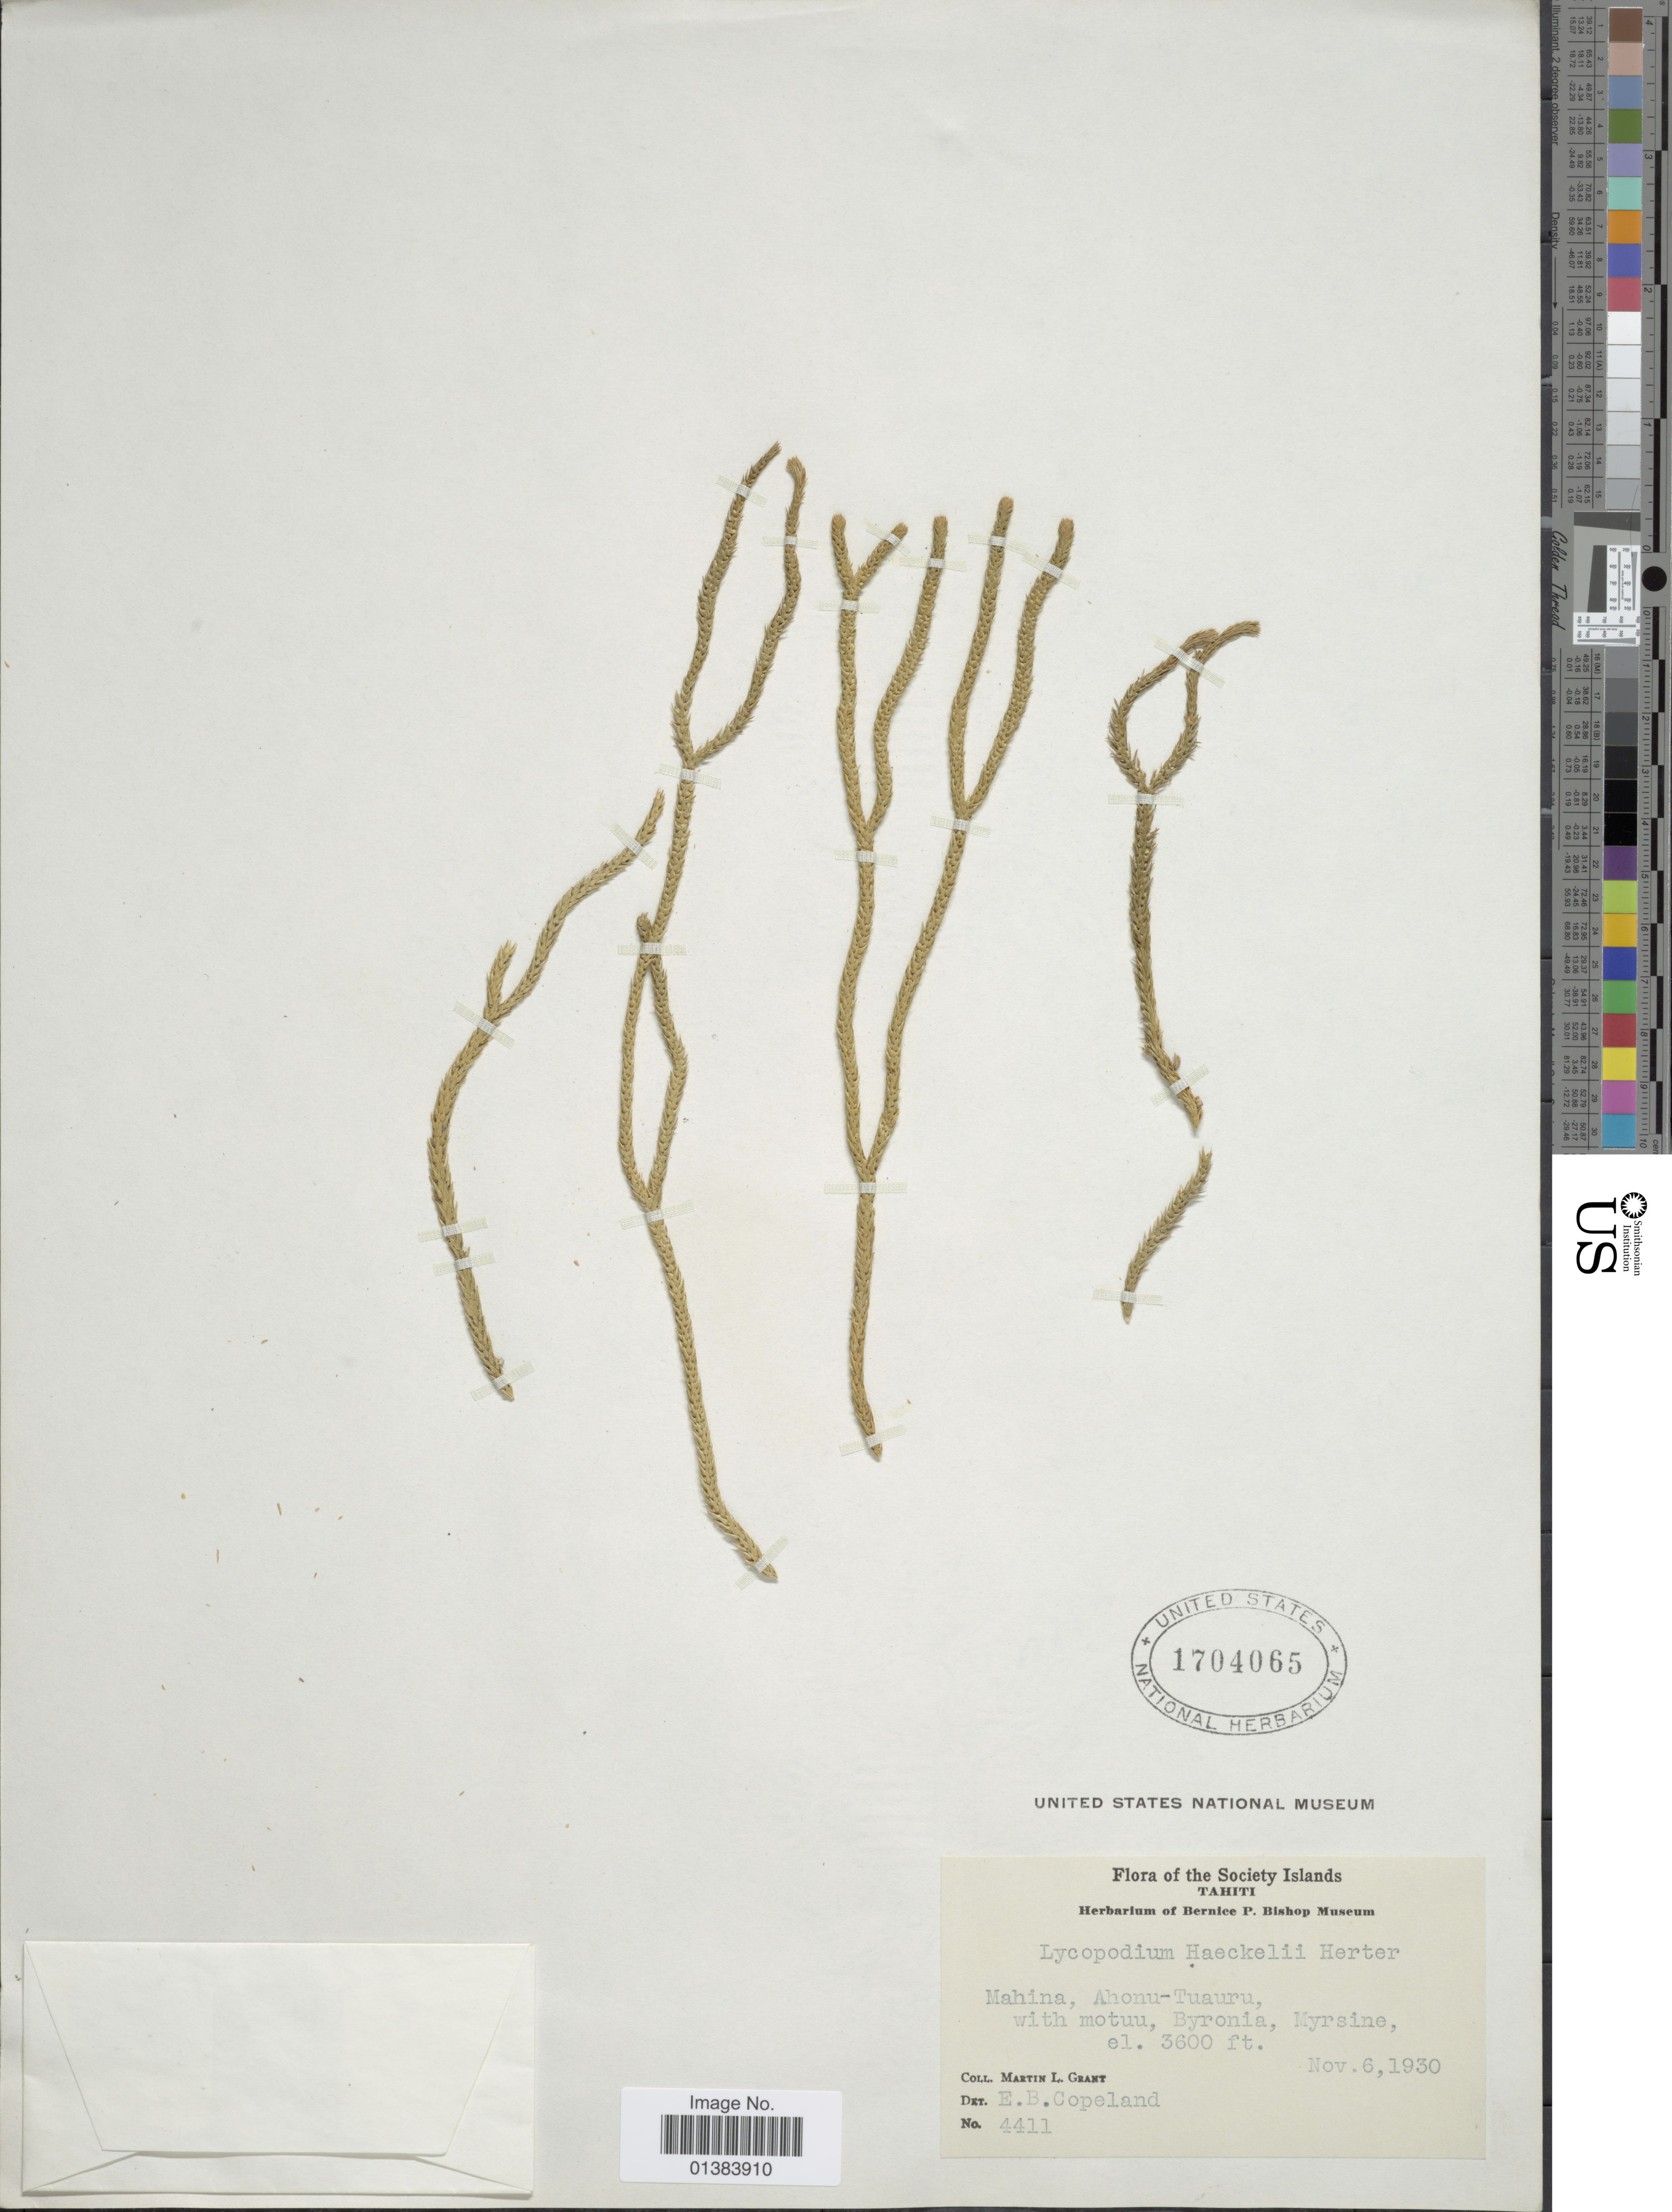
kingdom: Plantae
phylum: Tracheophyta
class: Lycopodiopsida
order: Lycopodiales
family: Lycopodiaceae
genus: Phlegmariurus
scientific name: Phlegmariurus haeckelii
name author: (Herter) A. R. Field & Testo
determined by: Field, A. R.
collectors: M. L. Grant & E. B. Copeland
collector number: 4411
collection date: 1930-11-06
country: French Polynesia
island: Tahiti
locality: Society Islands, Tahiti, Mahina, Ahonu-Tuauru, with motuu, Byronia, Myrsine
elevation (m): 1097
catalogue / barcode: US 1704065